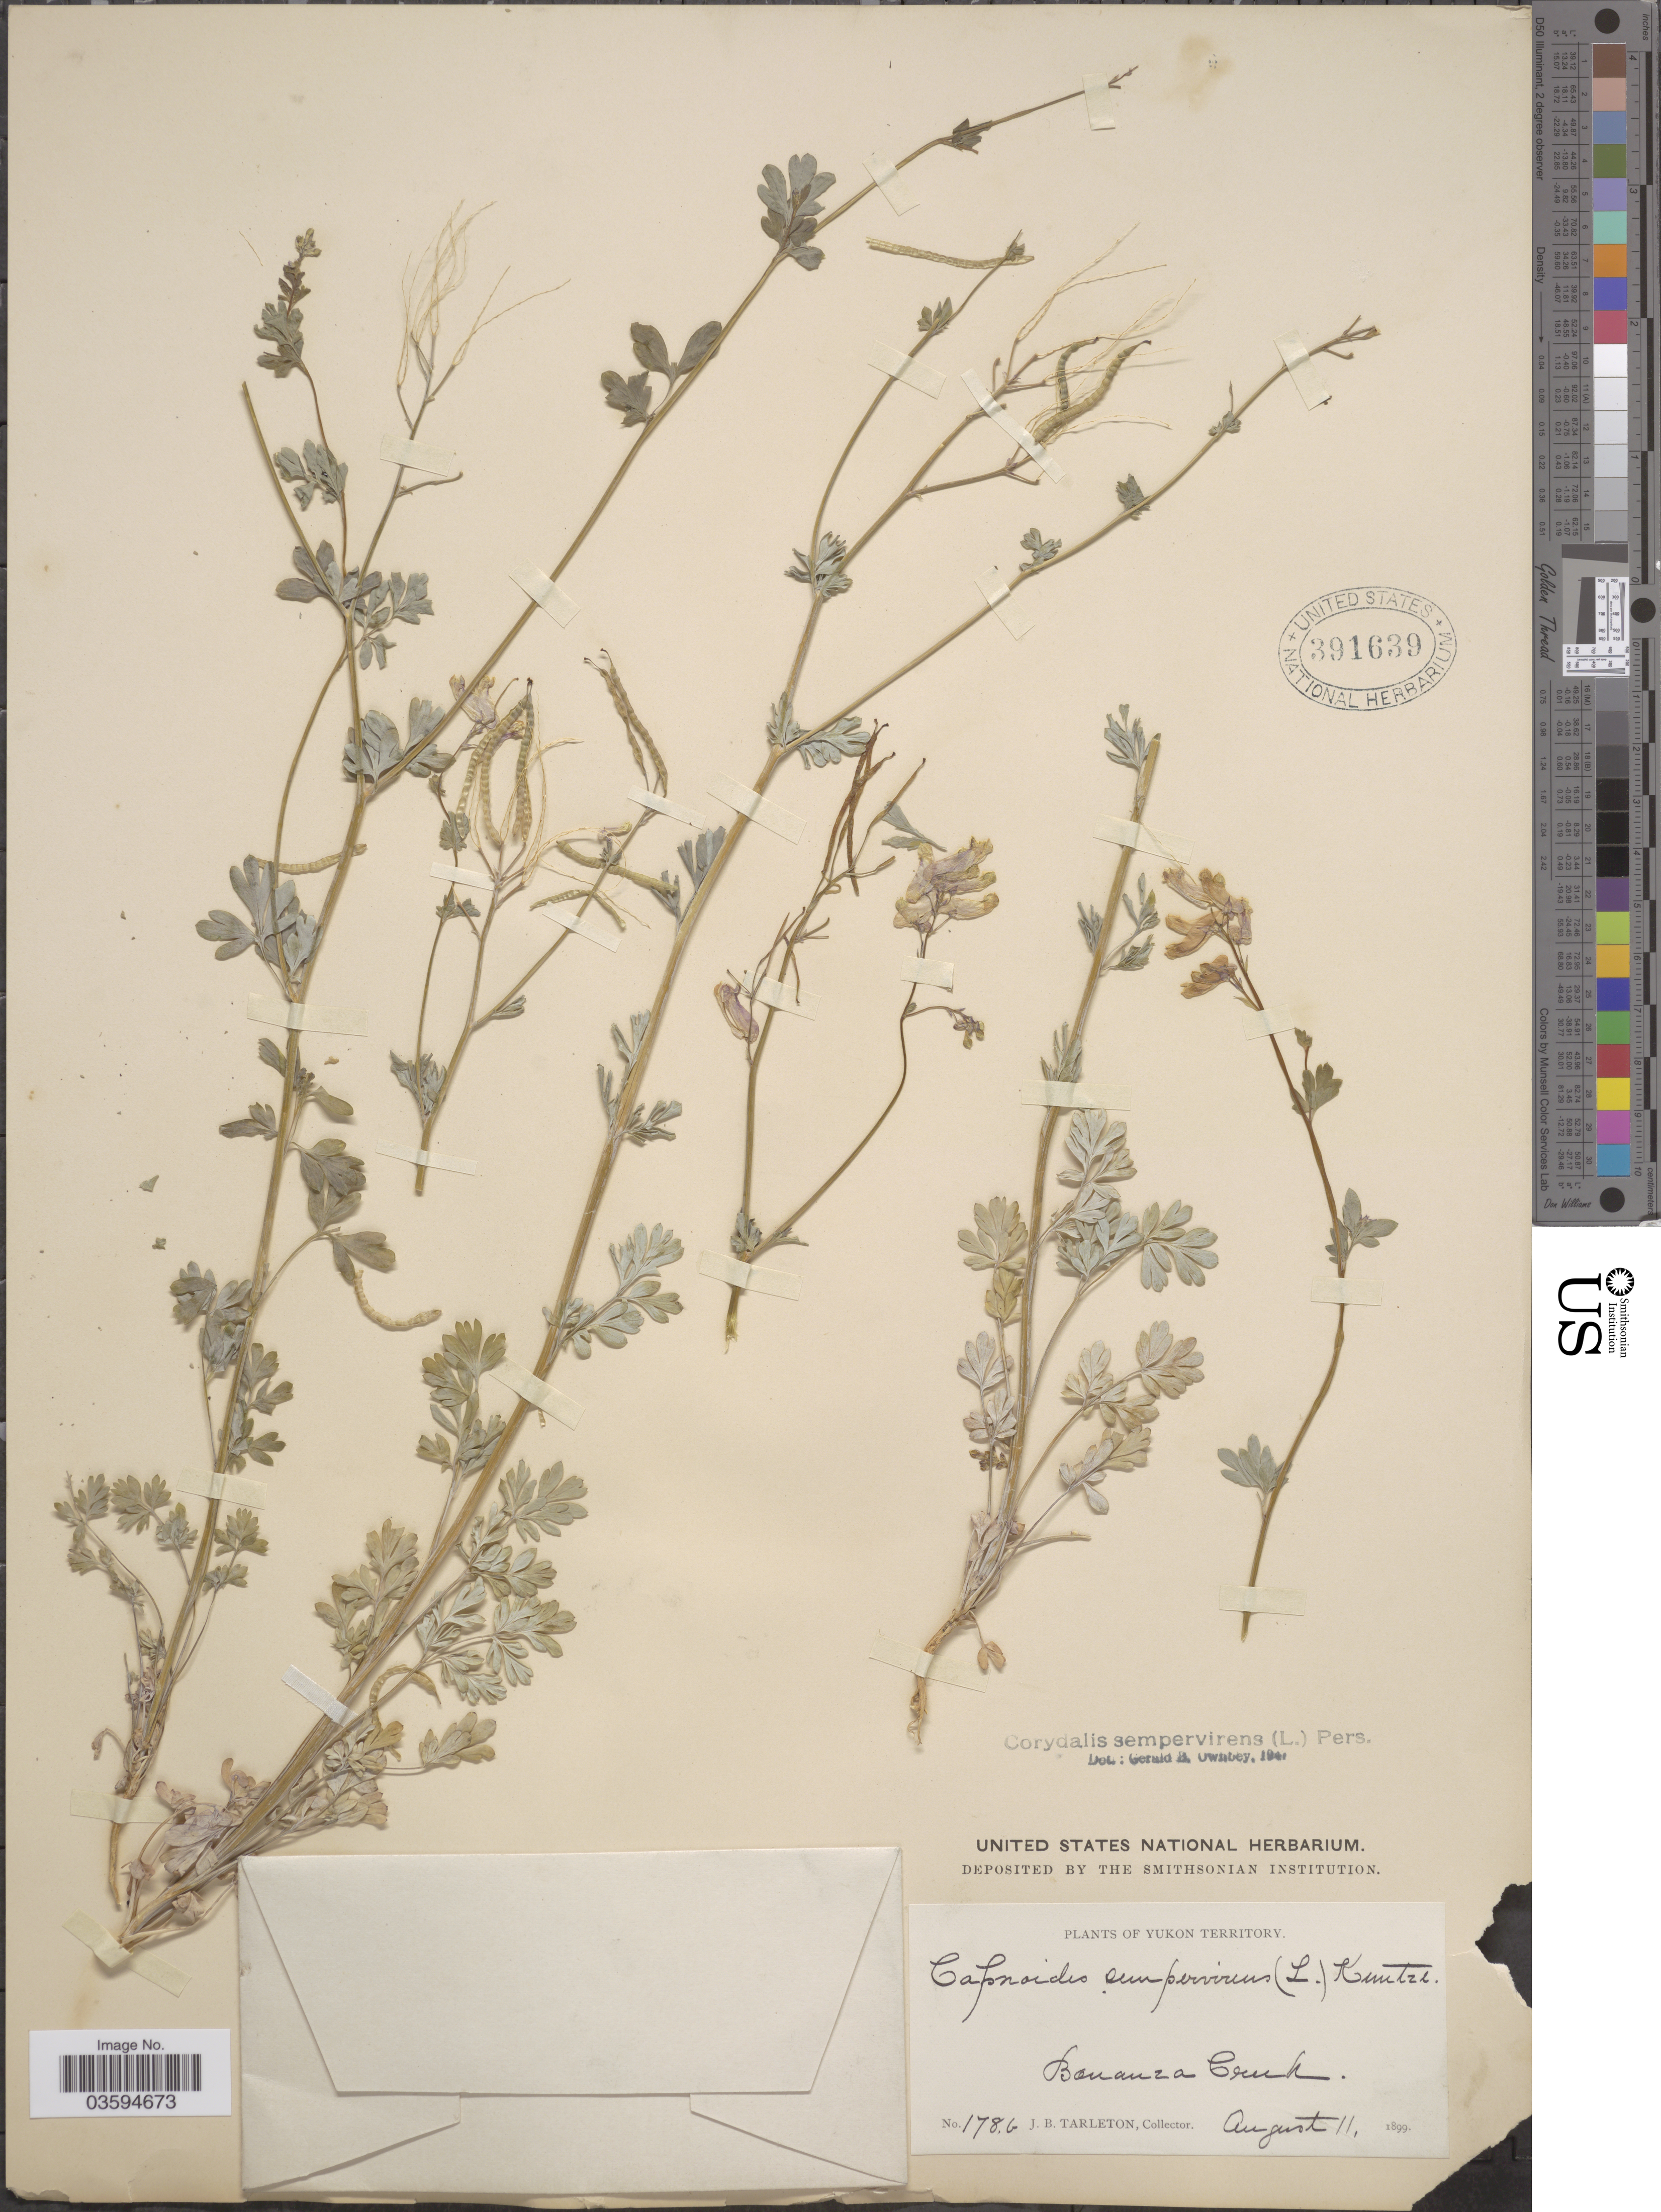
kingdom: Plantae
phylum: Tracheophyta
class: Magnoliopsida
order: Ranunculales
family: Papaveraceae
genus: Capnoides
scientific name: Capnoides sempervirens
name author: (L.) Borkh.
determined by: Strong, M. T., (US), Smithsonian Institution - National Museum of Natural History (UNITED STATES)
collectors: J. Tarleton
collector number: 1786*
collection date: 1899-08-11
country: Canada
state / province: Yukon Territory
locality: Bonanza Creek.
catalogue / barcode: US 391639